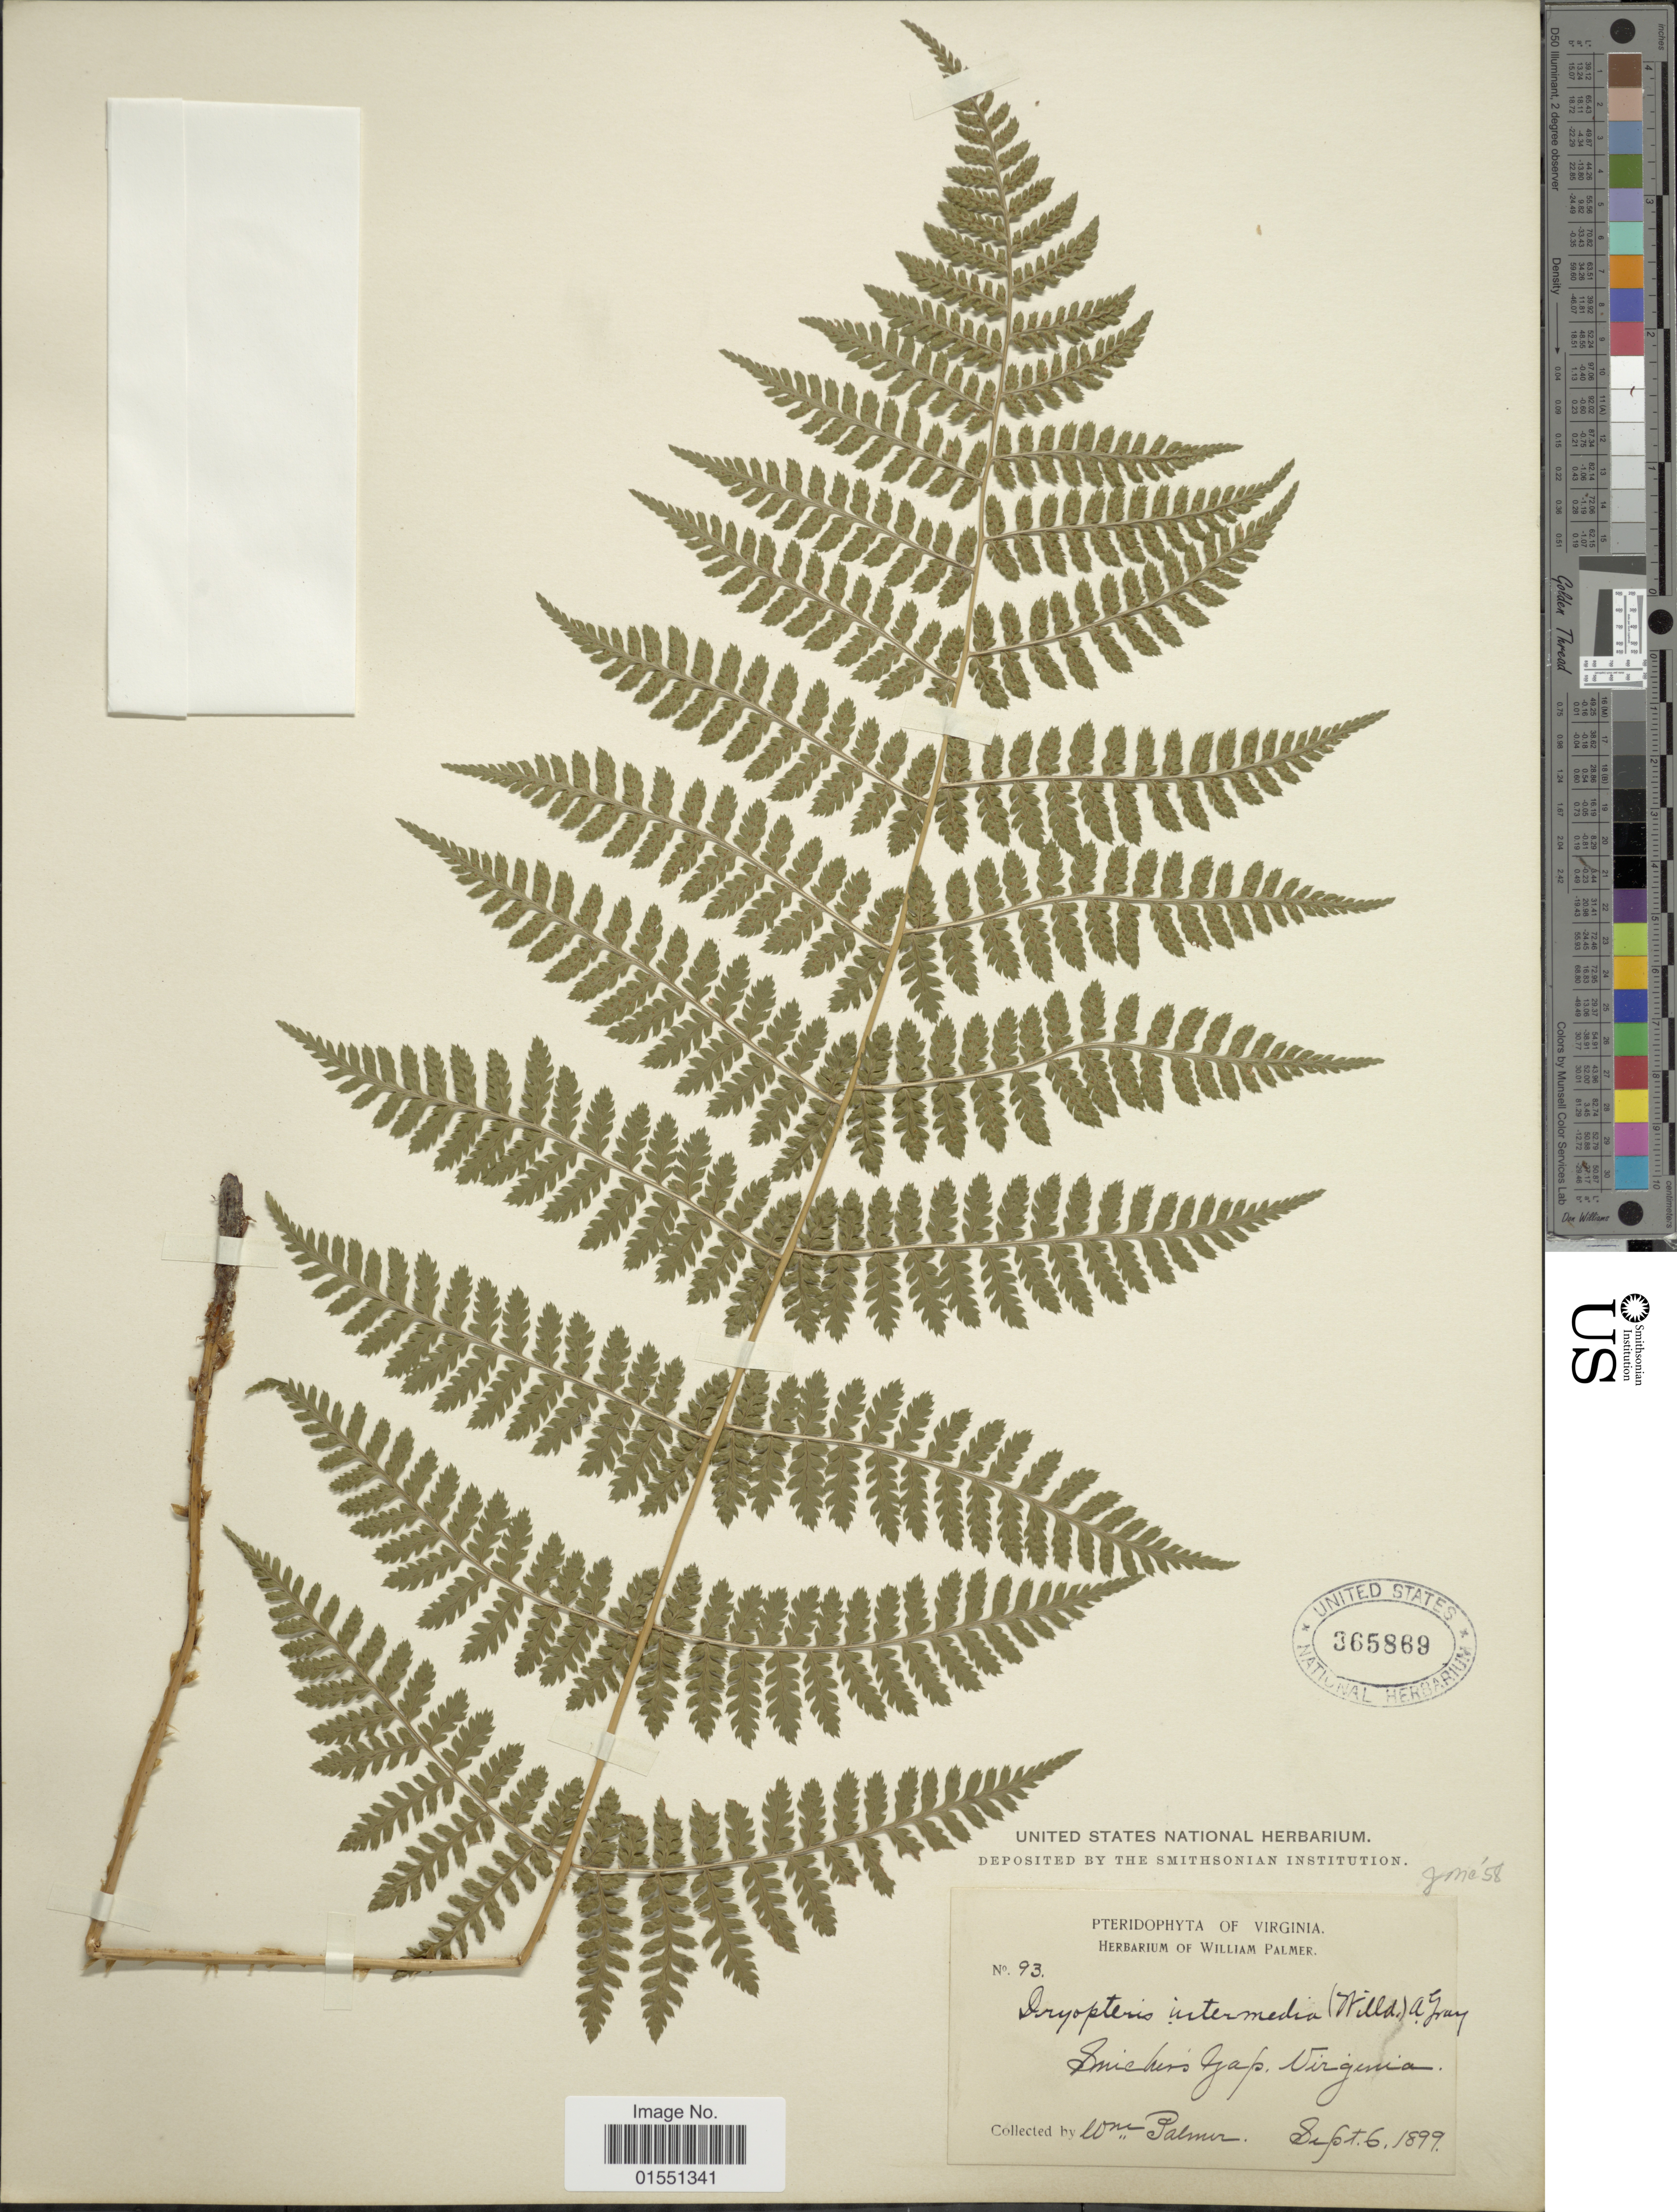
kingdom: Plantae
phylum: Tracheophyta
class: Polypodiopsida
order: Polypodiales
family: Dryopteridaceae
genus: Dryopteris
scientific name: Dryopteris intermedia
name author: (Muhl.) A. Gray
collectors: W. Palmer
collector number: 93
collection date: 1899-09-06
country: United States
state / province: Virginia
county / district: Clarke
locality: Snicker's Gap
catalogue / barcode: US 365869